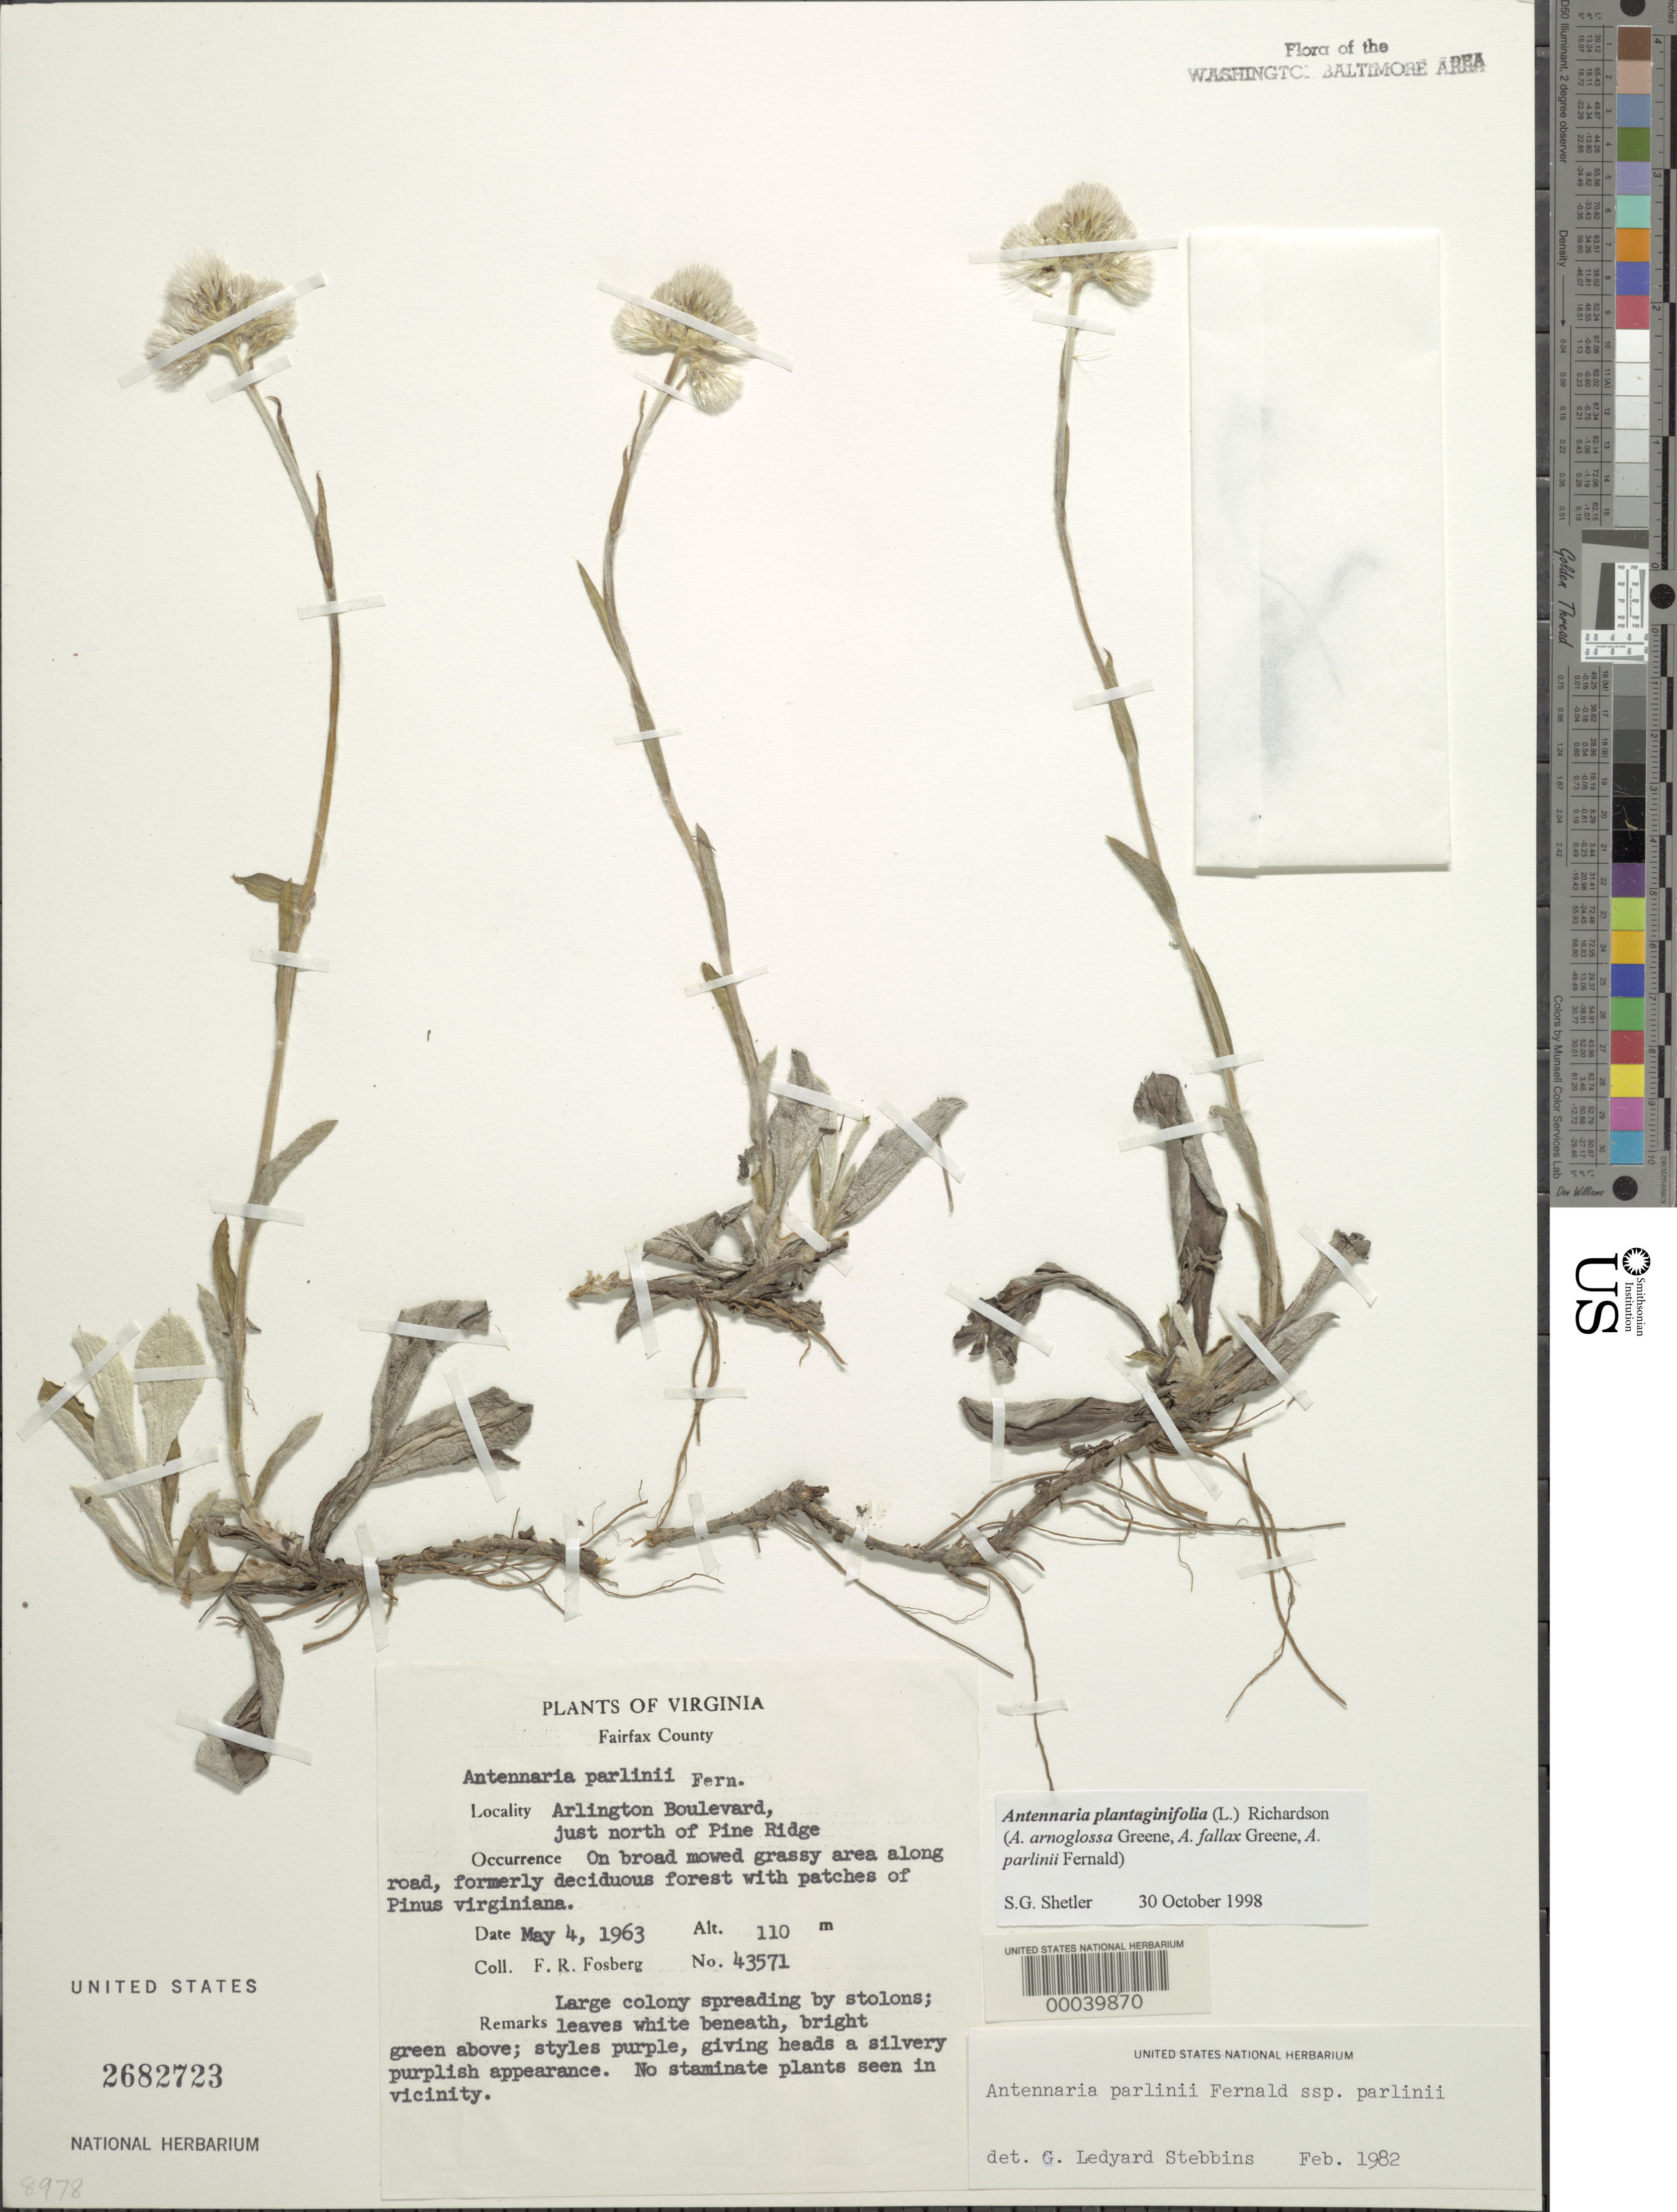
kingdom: Plantae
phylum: Tracheophyta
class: Magnoliopsida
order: Asterales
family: Asteraceae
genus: Antennaria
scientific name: Antennaria plantaginifolia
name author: (L.) Richardson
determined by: Stebbins, G. L.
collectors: F. R. Fosberg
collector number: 43571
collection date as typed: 04 May 1963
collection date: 1963-05-04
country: United States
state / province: Virginia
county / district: Fairfax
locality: Arlington Boulevard, north of Pine Ridge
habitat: Mowed grassy area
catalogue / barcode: US 2682723